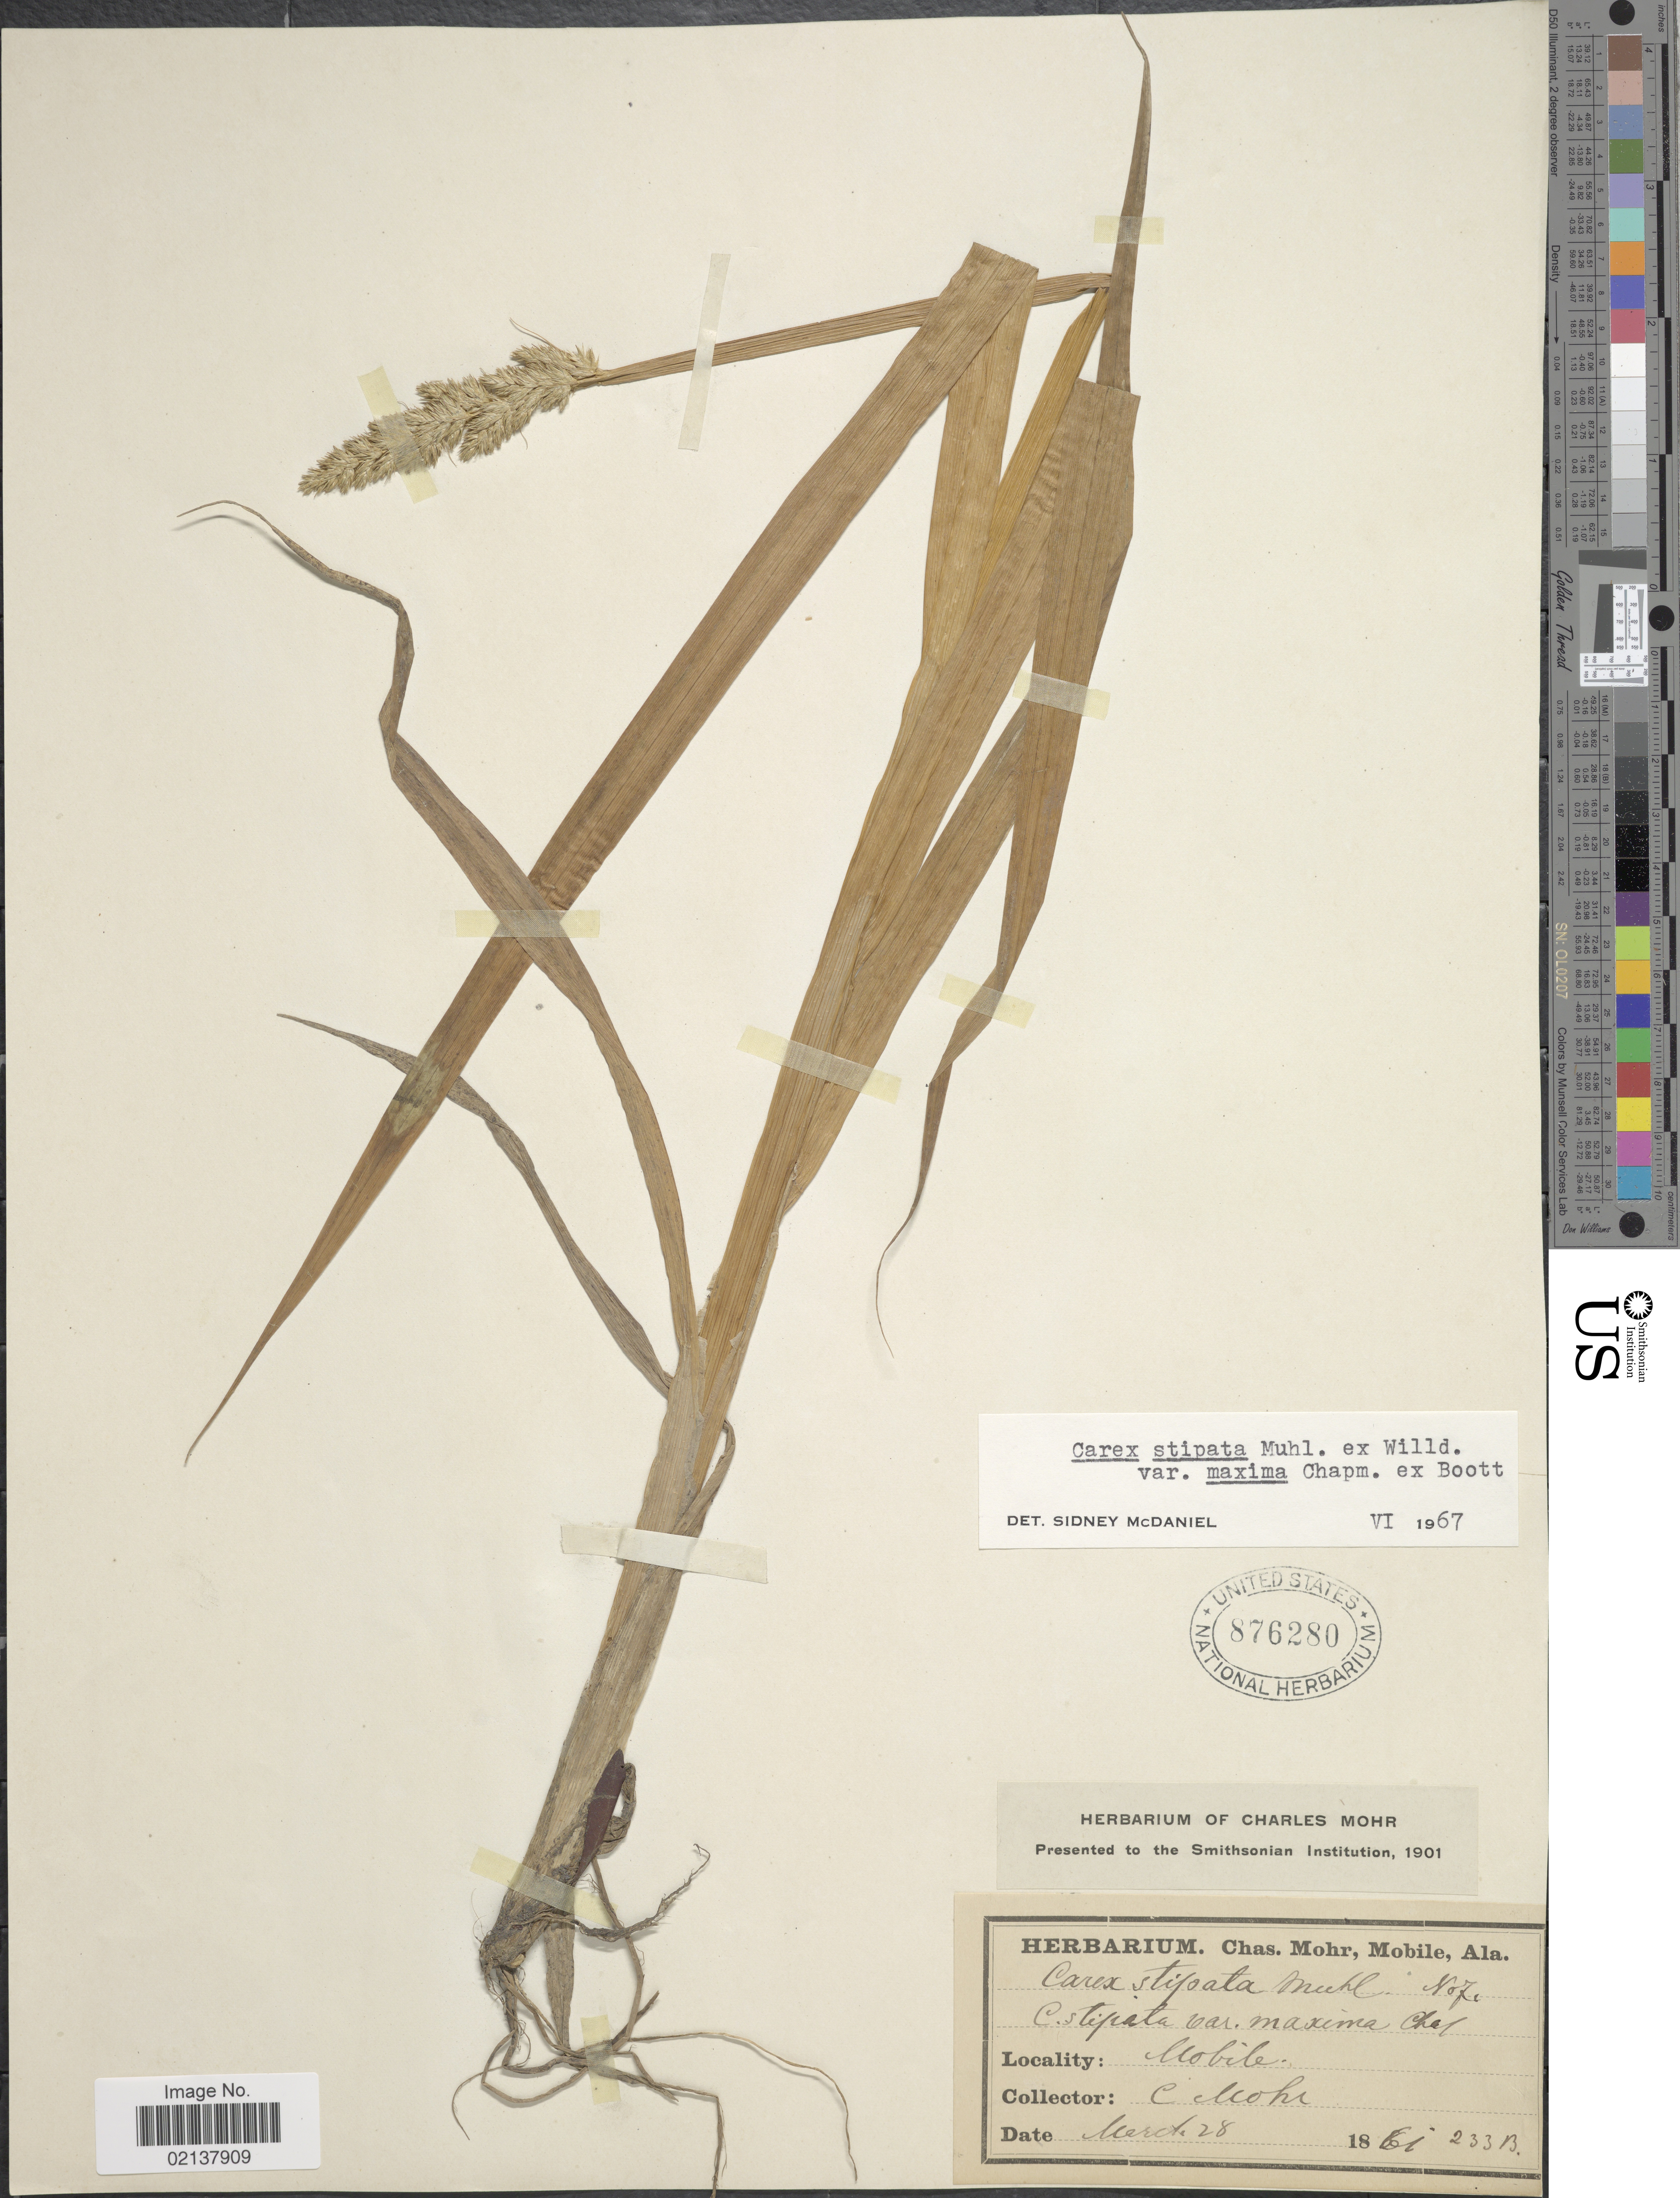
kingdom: Plantae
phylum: Tracheophyta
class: Liliopsida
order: Poales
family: Cyperaceae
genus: Carex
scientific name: Carex stipata var. maxima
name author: Chapm. ex Boott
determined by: Strong, Mark T., (BOT), Smithsonian Institution - National Museum of Natural History (UNITED STATES)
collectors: C. T. Mohr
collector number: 233 B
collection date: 1861-03-28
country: United States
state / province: Alabama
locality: Mobile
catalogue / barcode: US 876280